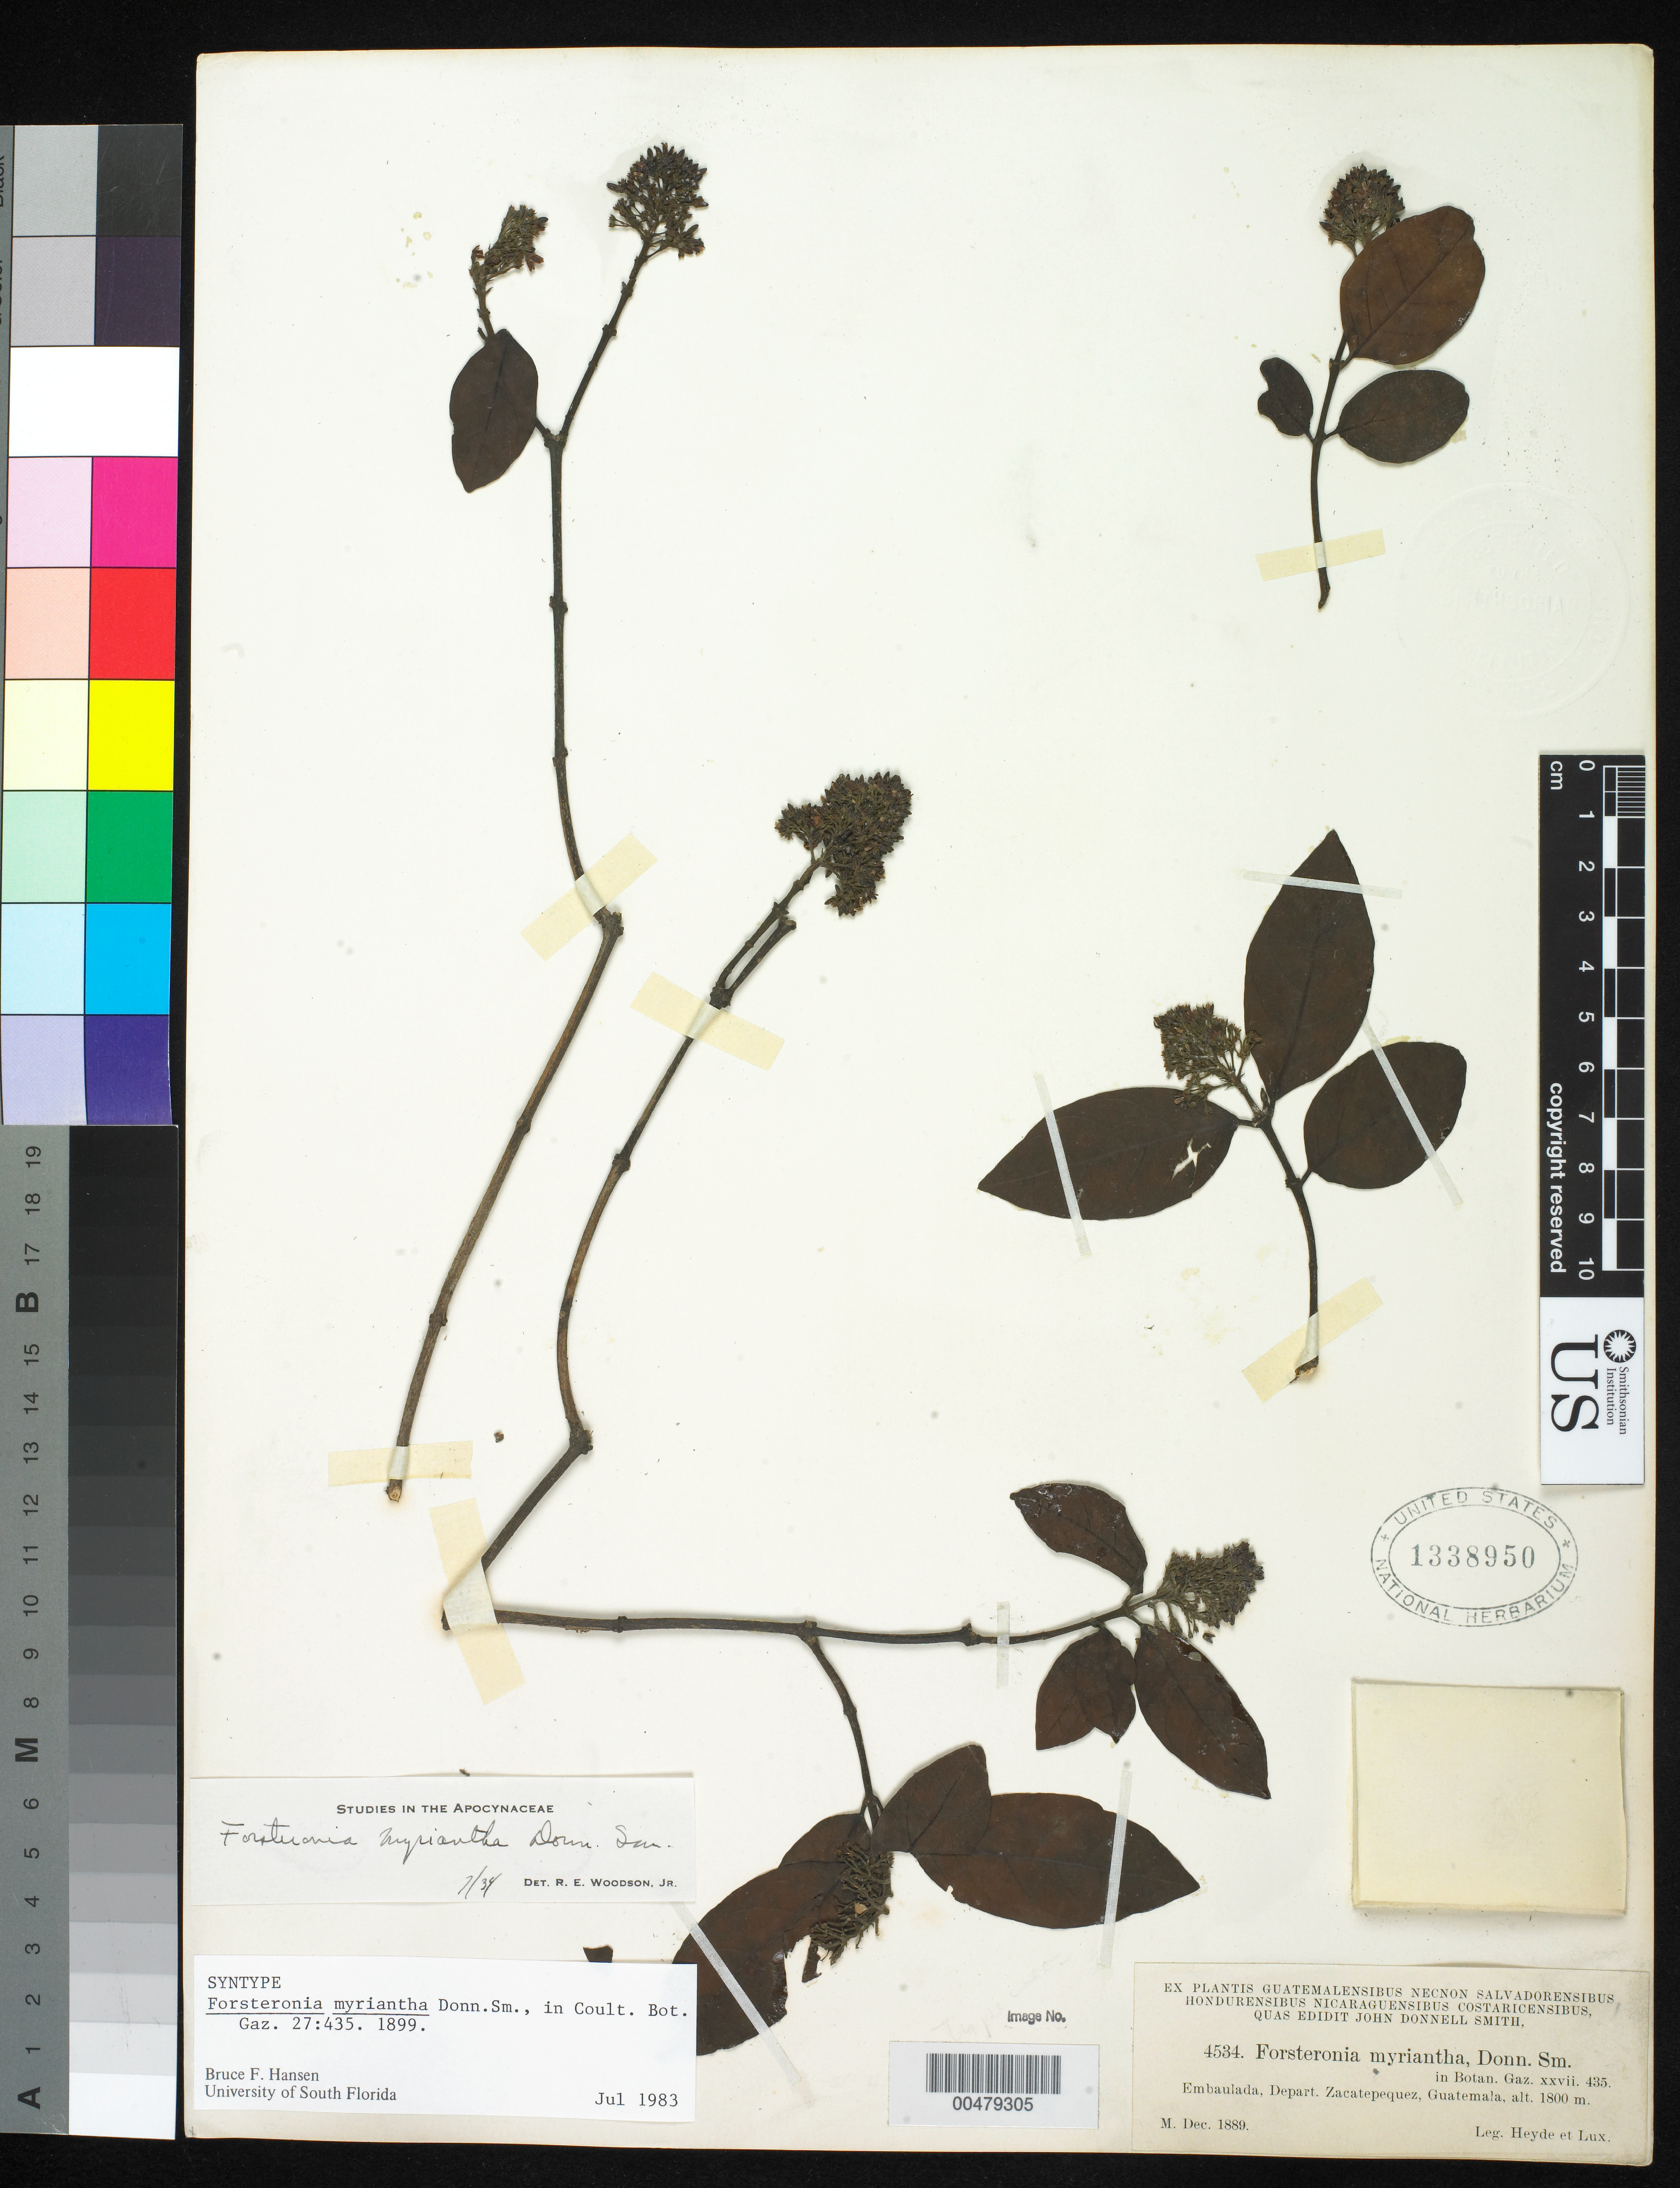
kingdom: Plantae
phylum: Tracheophyta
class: Magnoliopsida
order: Gentianales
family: Apocynaceae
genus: Forsteronia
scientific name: Forsteronia myriantha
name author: Donn. Sm.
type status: Lectotype; Syntype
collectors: E. T. Heyde & E. Lux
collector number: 4534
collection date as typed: Dec 1889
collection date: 1889-12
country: Guatemala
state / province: Sacatepéquez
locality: Embaulada.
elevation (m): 1800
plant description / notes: Lectotypification unclear. Hansen & Morales (2009, Darwiniana 47(1): 227) designate Heyde & Lux 4534 with "lectotype" and "isolectotype" at US, but do not distinguish by citation or annotation which US specimen is which.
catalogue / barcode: US 1338950